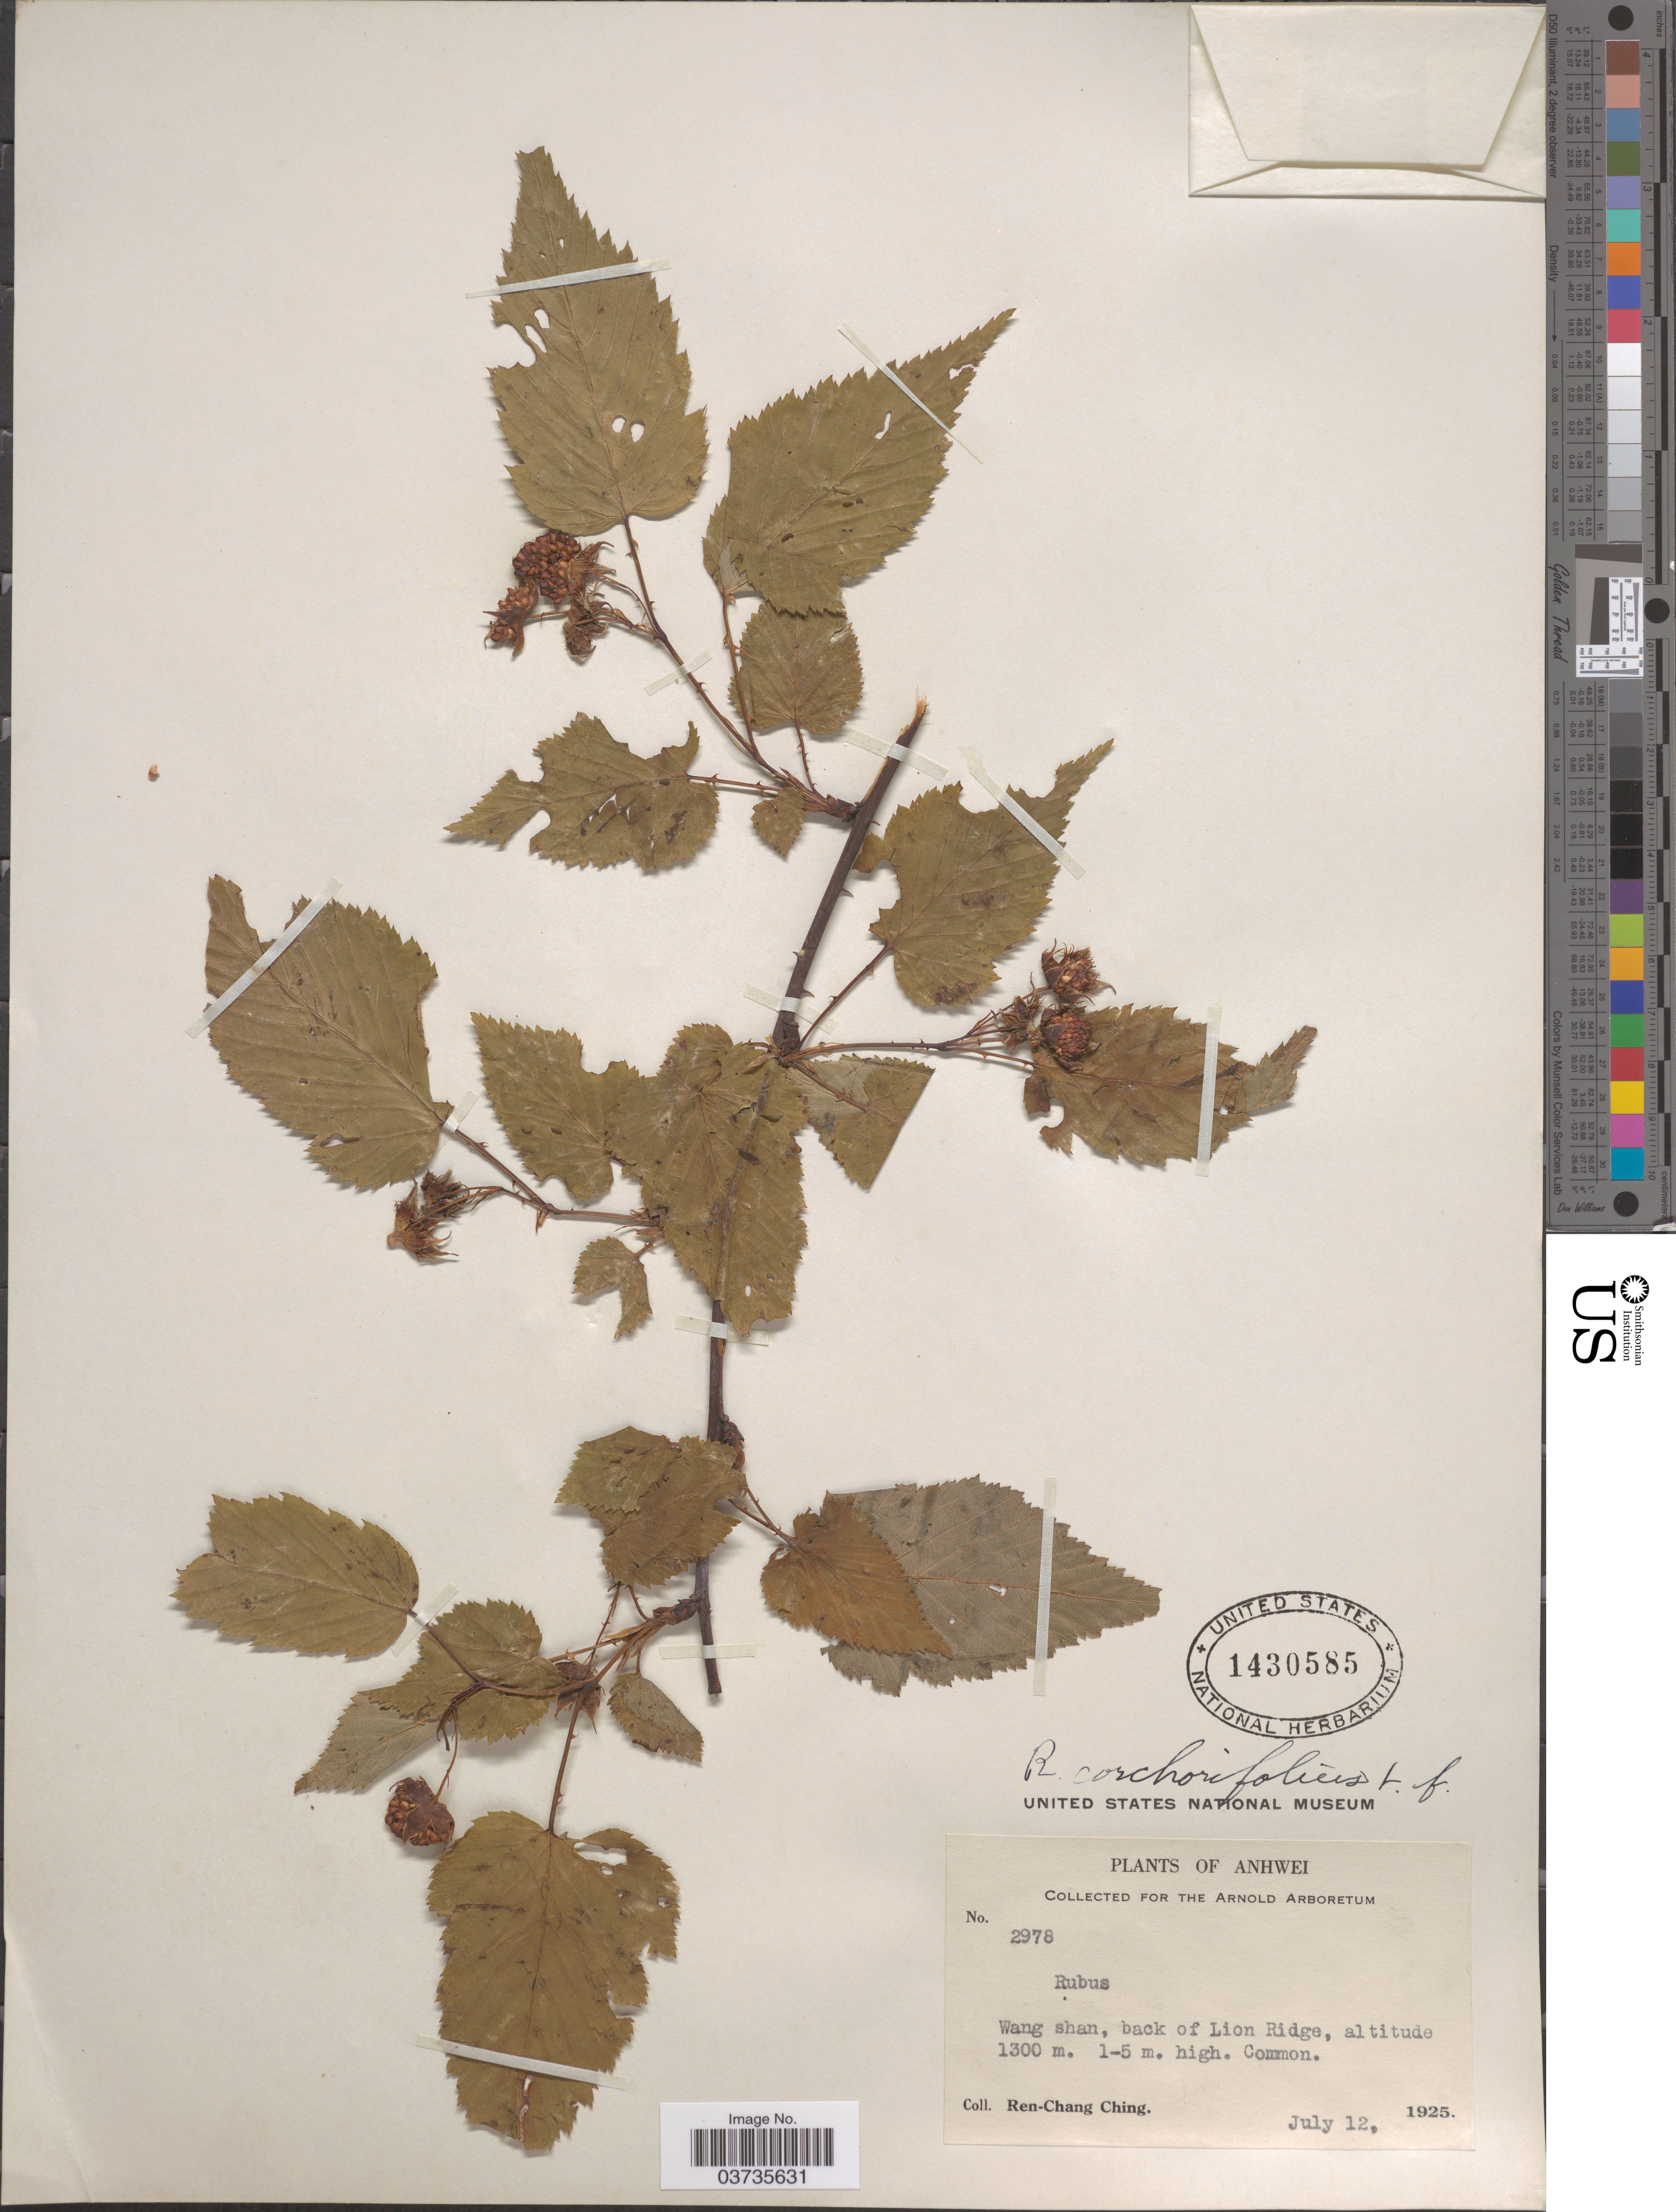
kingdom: Plantae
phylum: Tracheophyta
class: Magnoliopsida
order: Rosales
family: Rosaceae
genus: Rubus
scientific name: Rubus corchorifolius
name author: L. f.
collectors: R. C. Ching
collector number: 2978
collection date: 1925-07-12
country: China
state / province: Anhui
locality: Anhwei. Wang shan, back of Lion Ridge.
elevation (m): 1300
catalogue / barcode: US 1430585